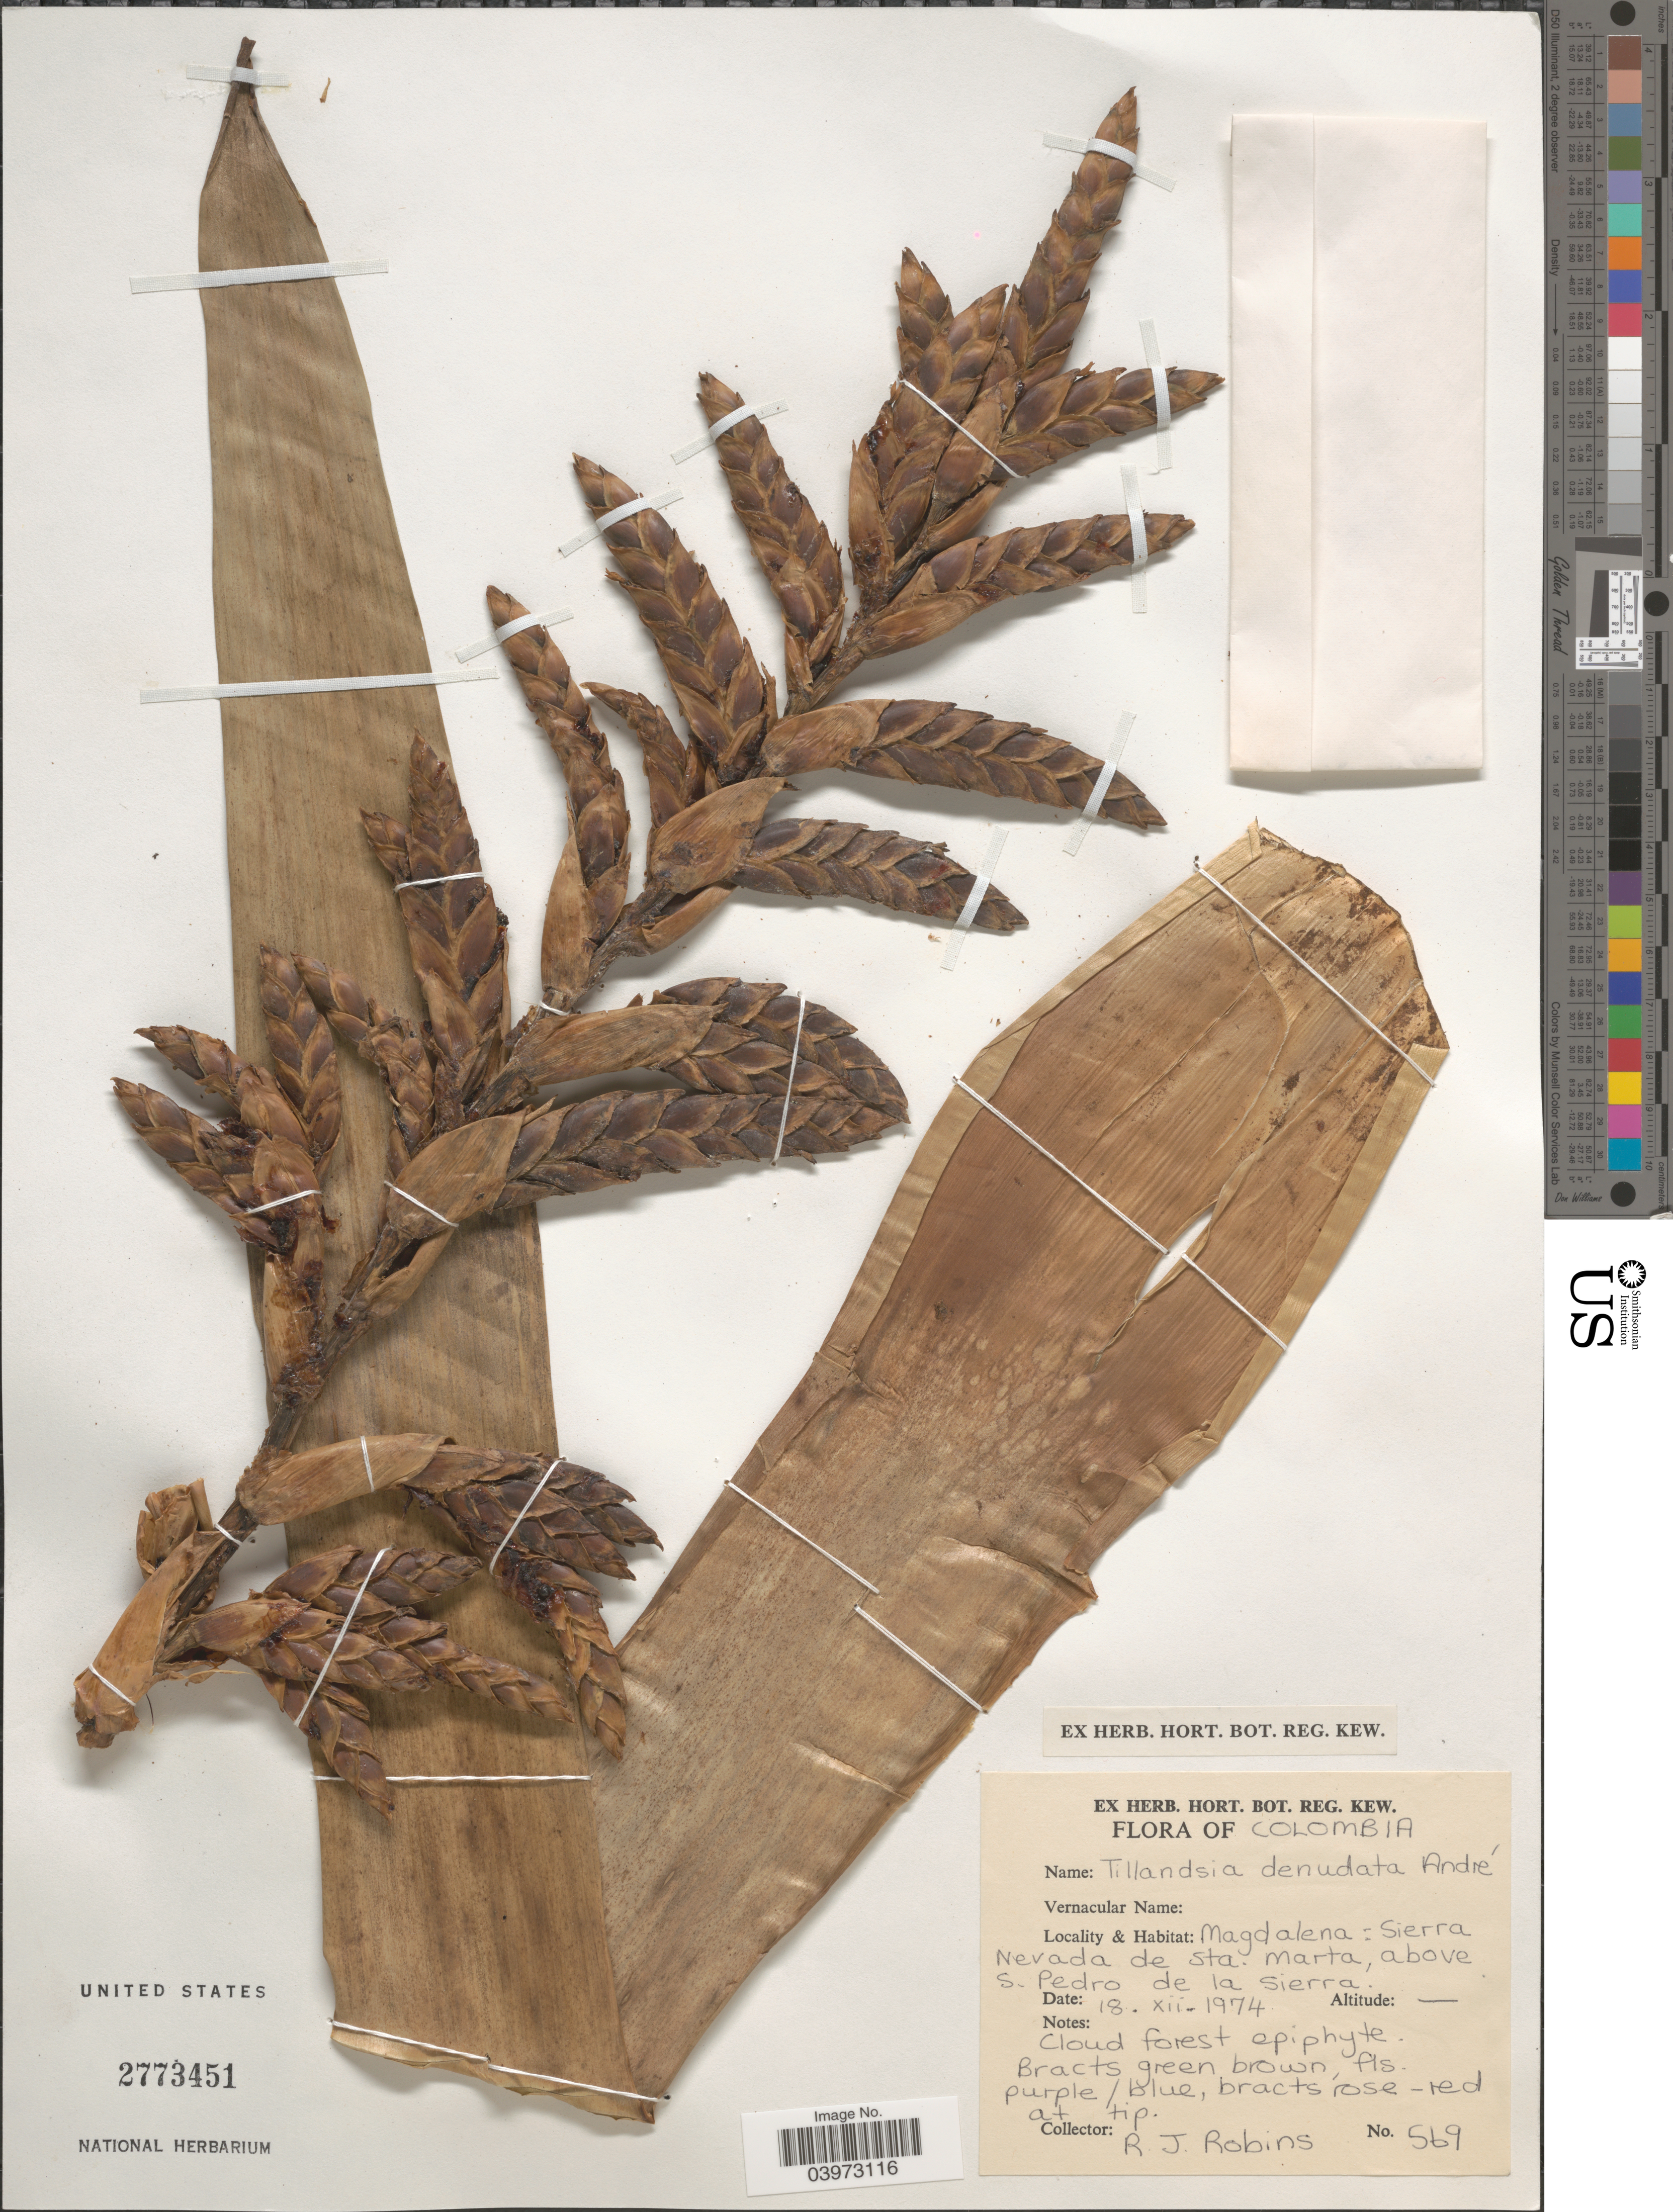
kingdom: Plantae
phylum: Tracheophyta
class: Liliopsida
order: Poales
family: Bromeliaceae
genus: Tillandsia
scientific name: Tillandsia denudata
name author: André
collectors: R. Robins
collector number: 569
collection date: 1974-12-18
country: Colombia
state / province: Magdalena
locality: Sierra Nevada de Sta. Marta, above S. Pedro de la Sierra.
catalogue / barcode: US 2773451